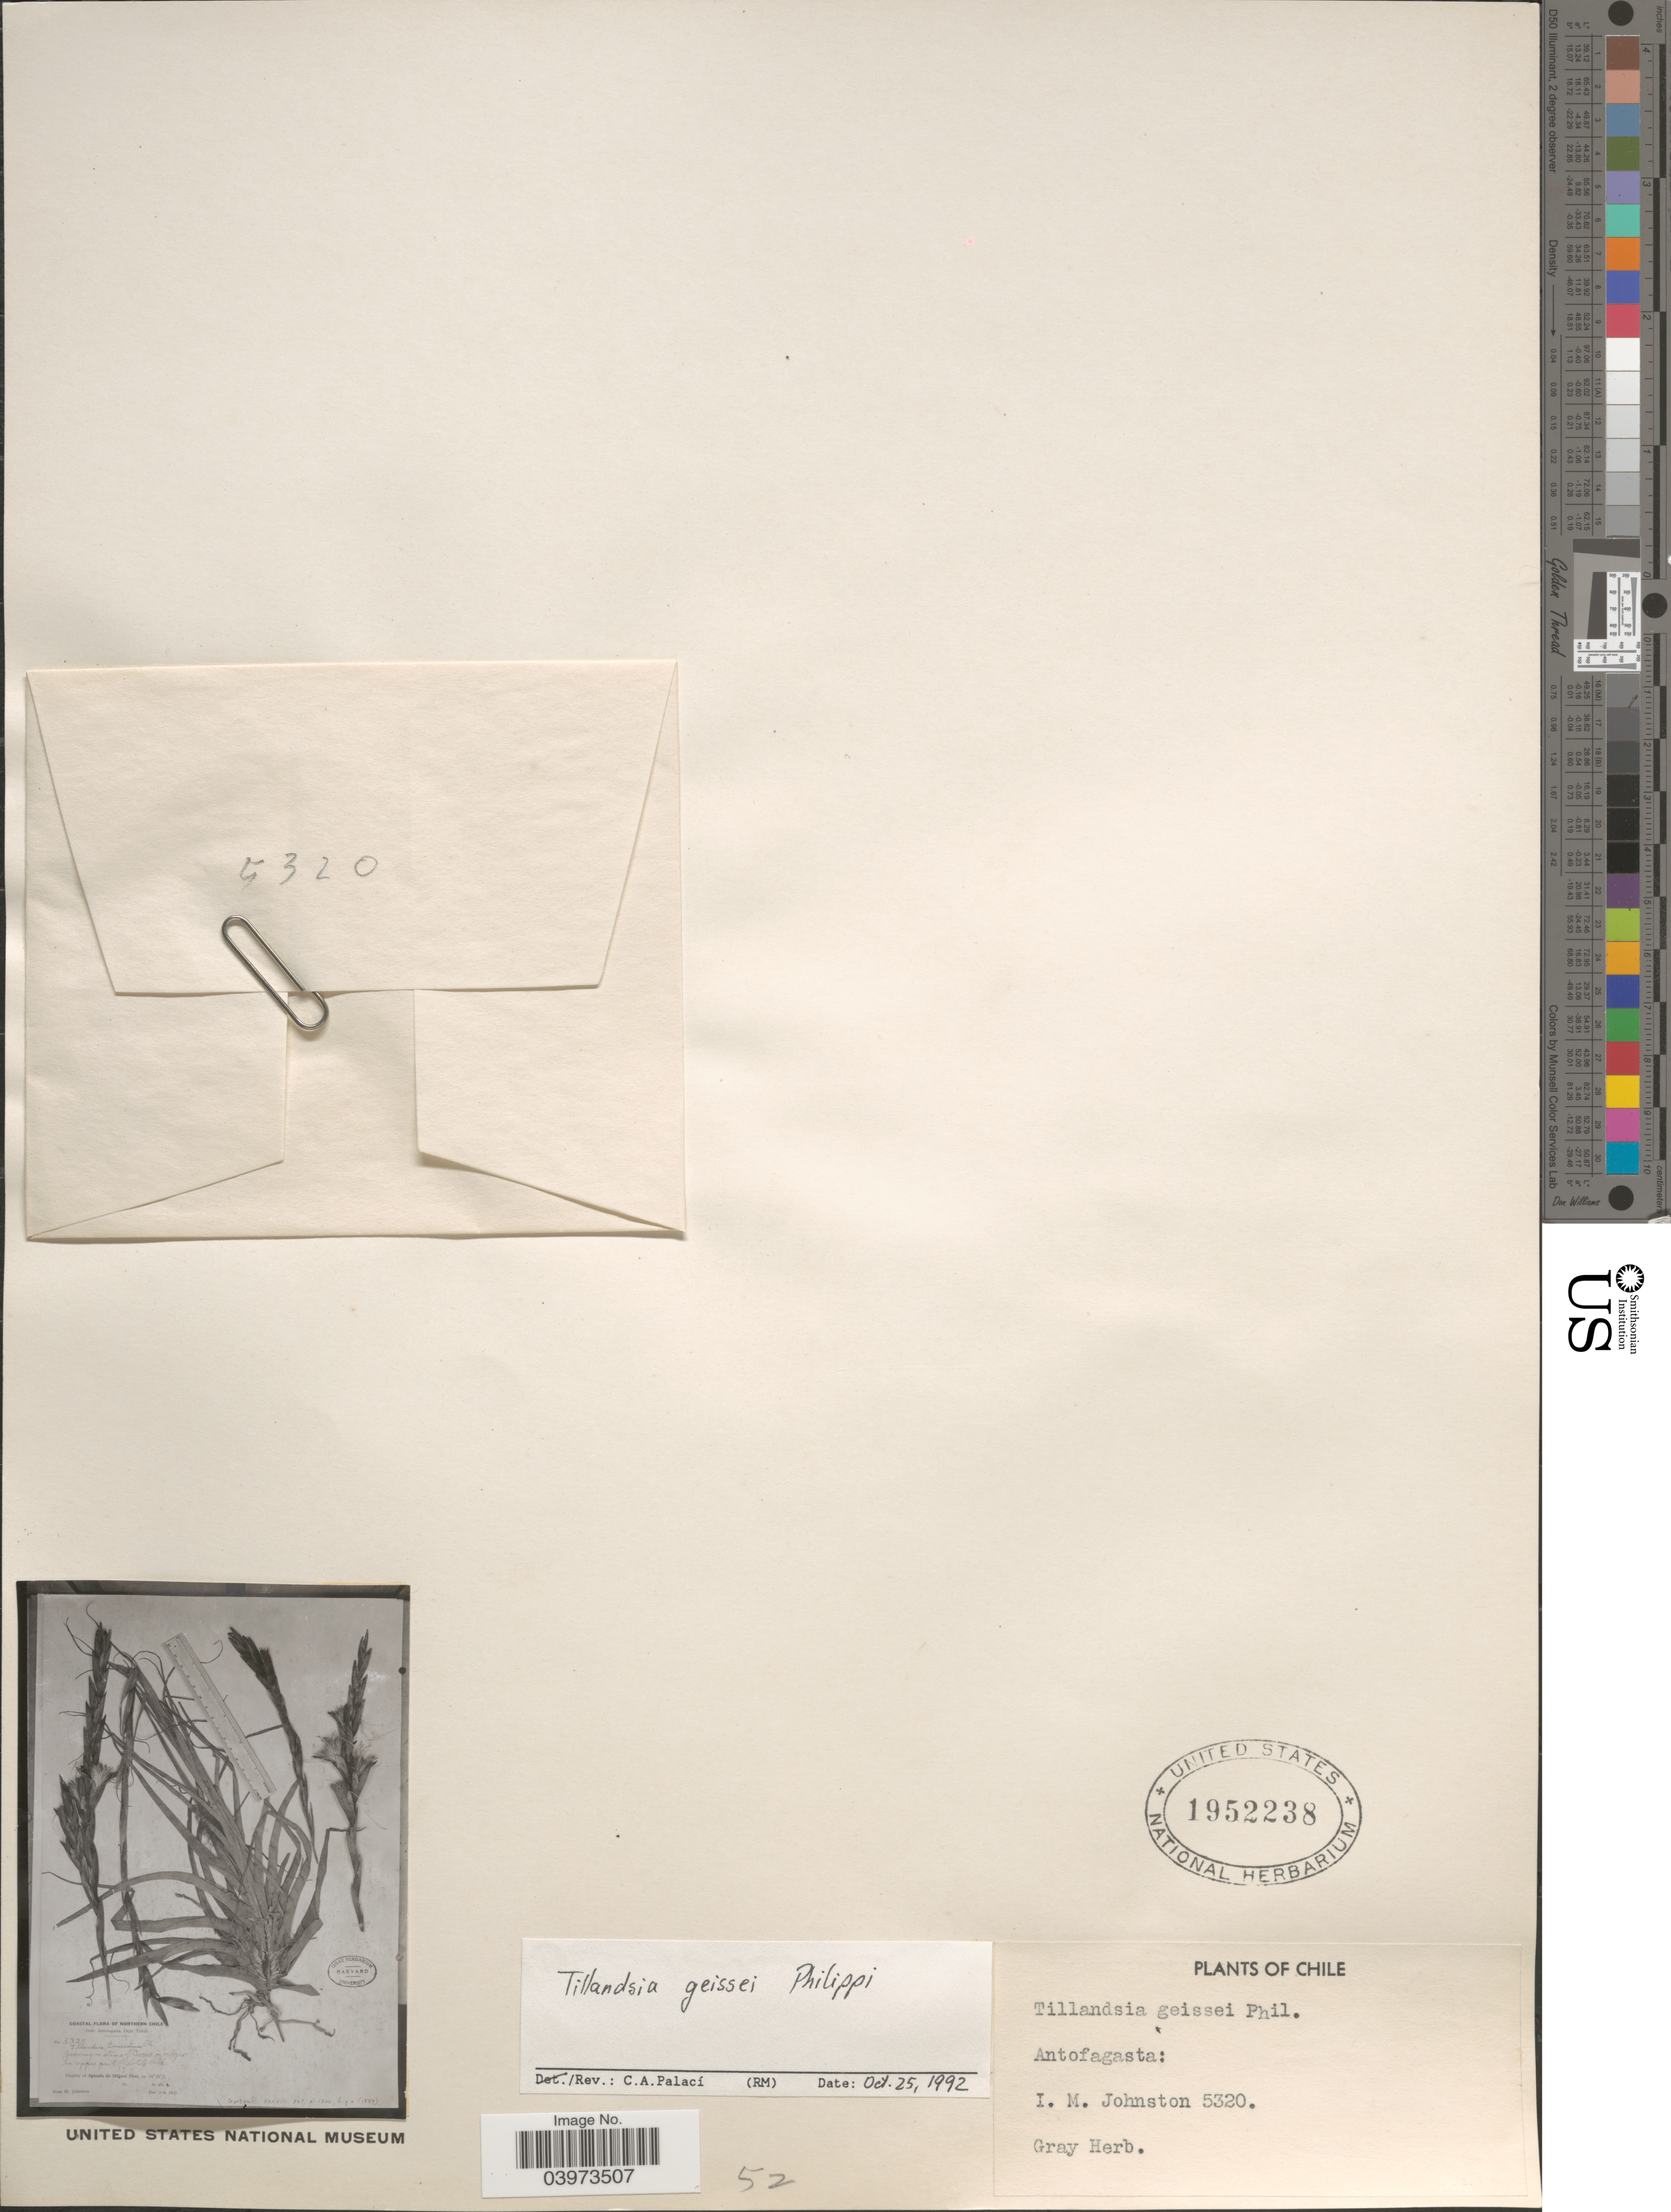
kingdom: Plantae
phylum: Tracheophyta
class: Liliopsida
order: Poales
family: Bromeliaceae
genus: Tillandsia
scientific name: Tillandsia geissei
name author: Phil.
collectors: I.M. Johnston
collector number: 5320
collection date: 1992-12-25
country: Chile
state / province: Antofagasta (II)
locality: Coastal of Northern Chile. Vicinity of Aguada Miguel Díaz.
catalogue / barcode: US 1952238